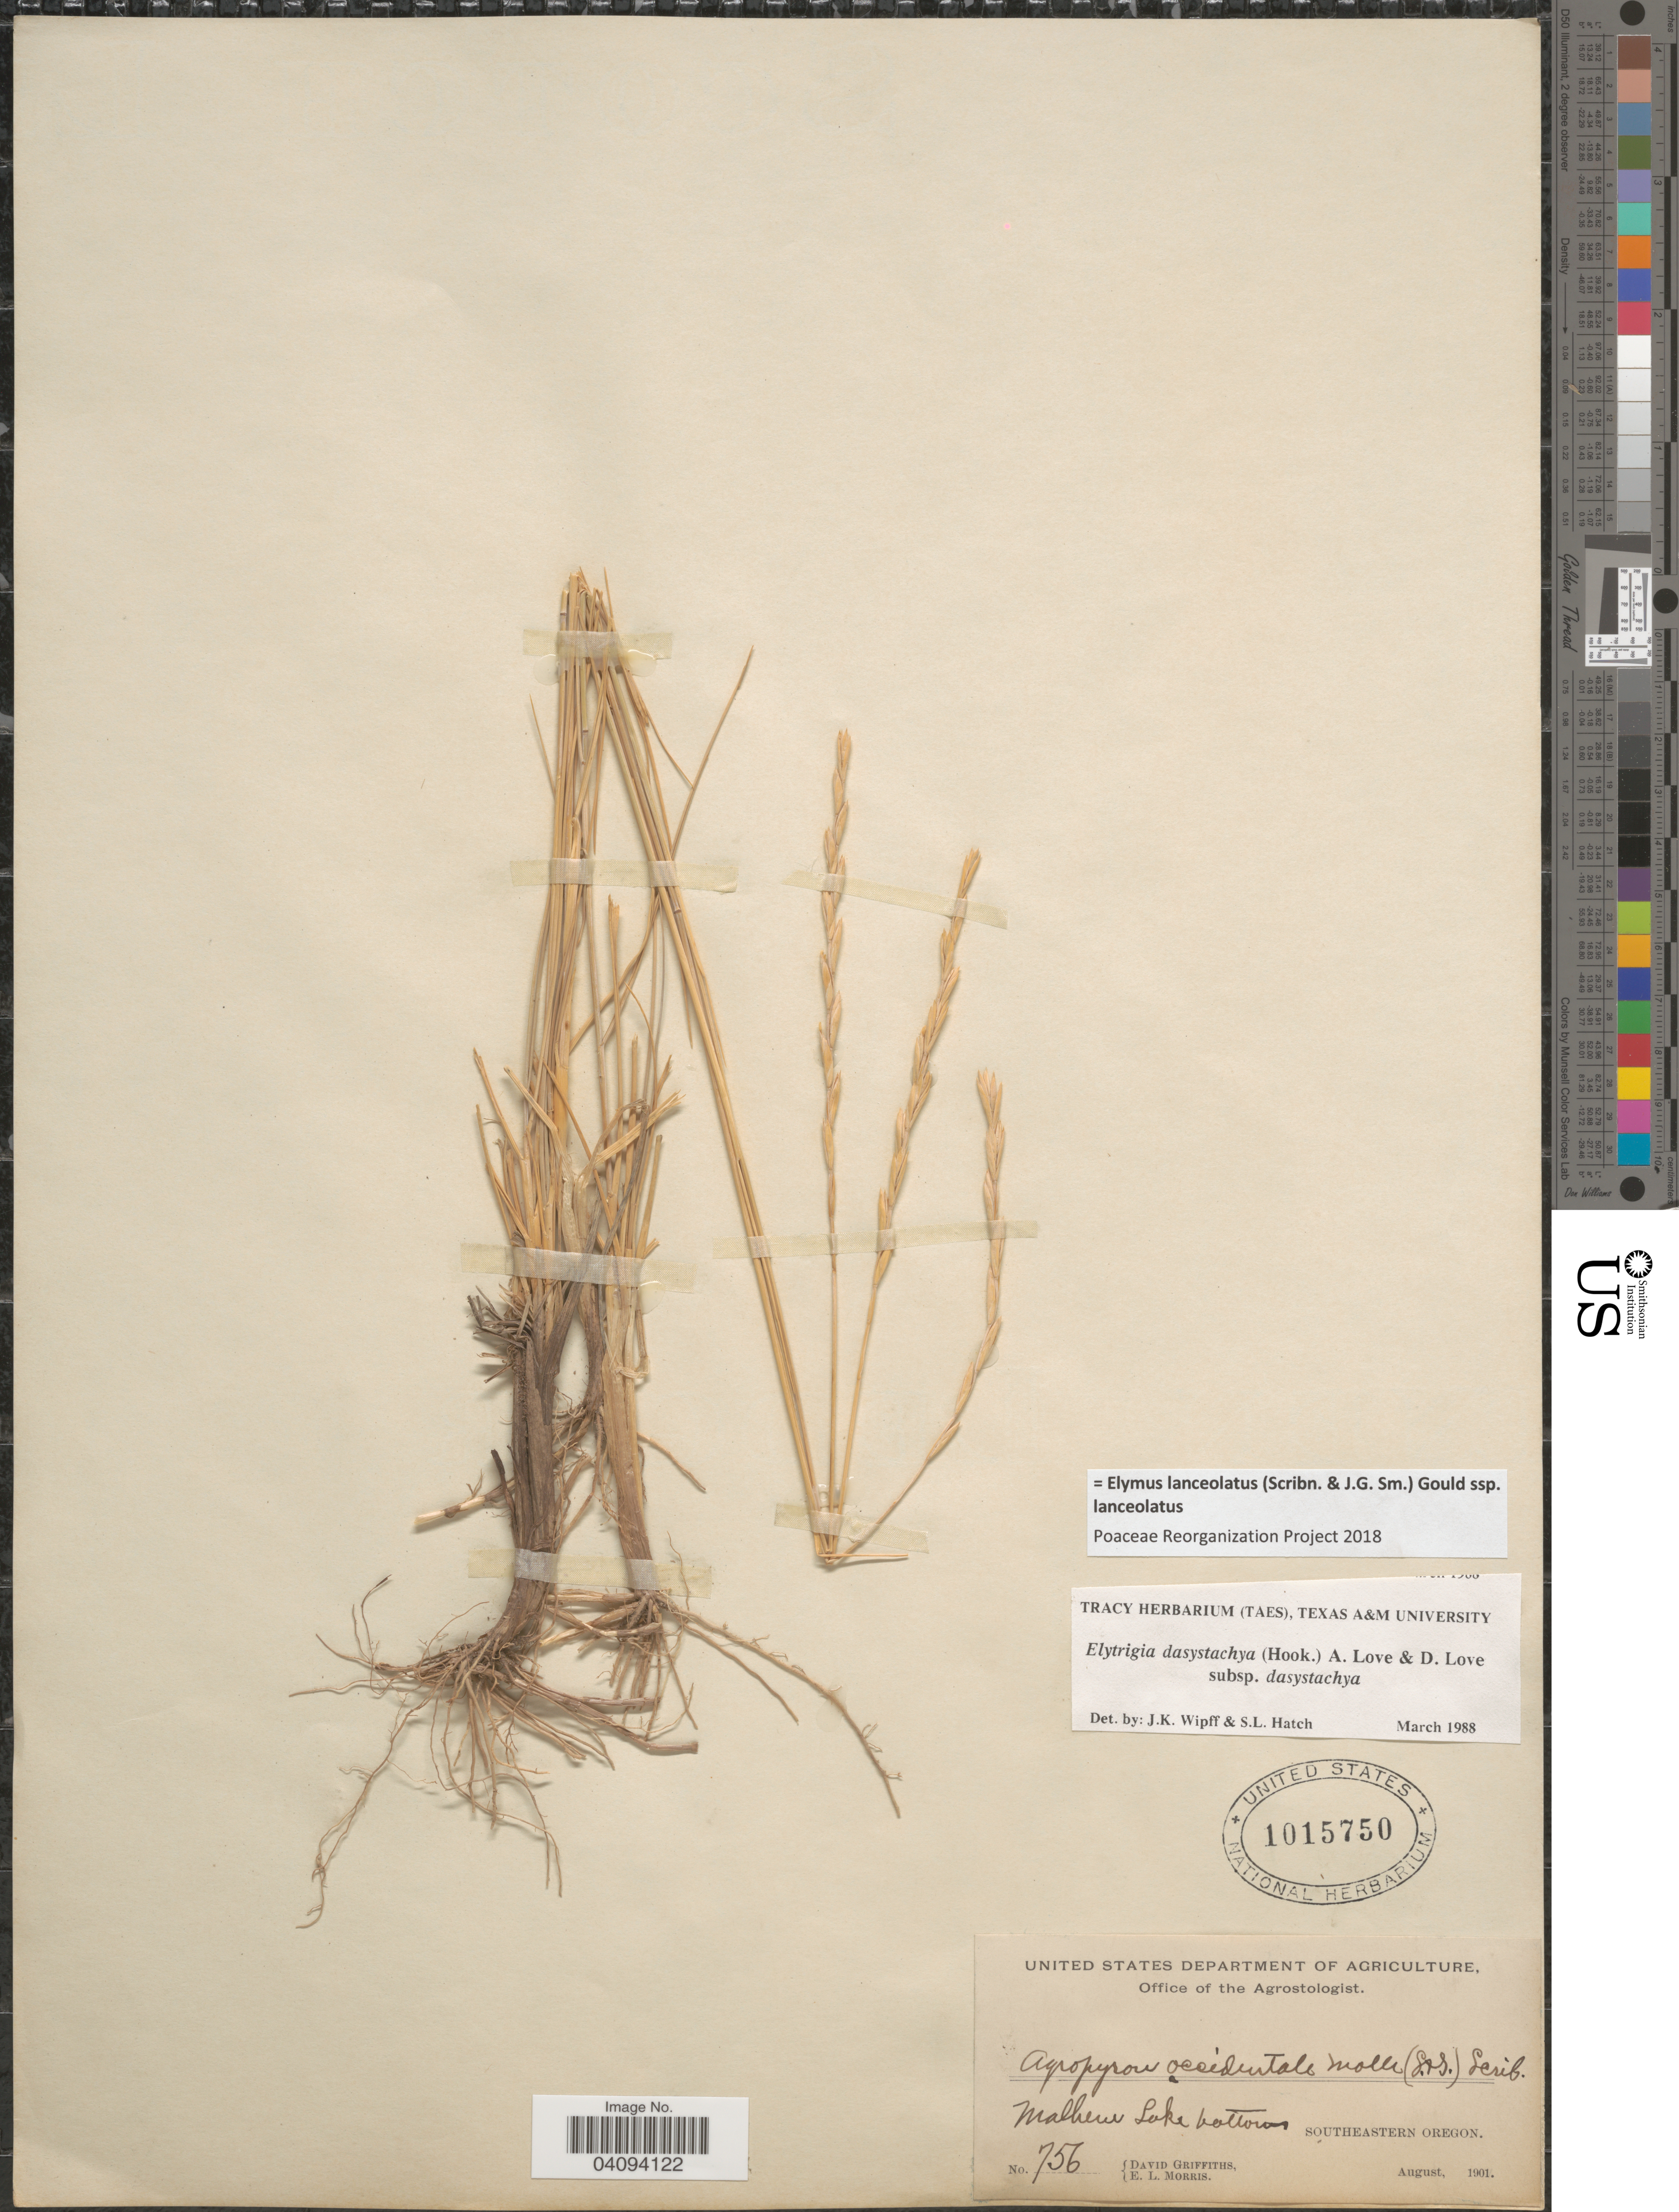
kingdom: Plantae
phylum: Tracheophyta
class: Liliopsida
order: Poales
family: Poaceae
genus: Elymus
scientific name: Elymus lanceolatus subsp. lanceolatus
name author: (Scribn. & J.G. Sm.) Gould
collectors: D. Griffiths & E. Morris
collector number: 756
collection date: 1901-08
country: United States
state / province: Oregon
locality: Malheur Lake bottoms. Southeastern Oregon.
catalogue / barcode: US 1015750